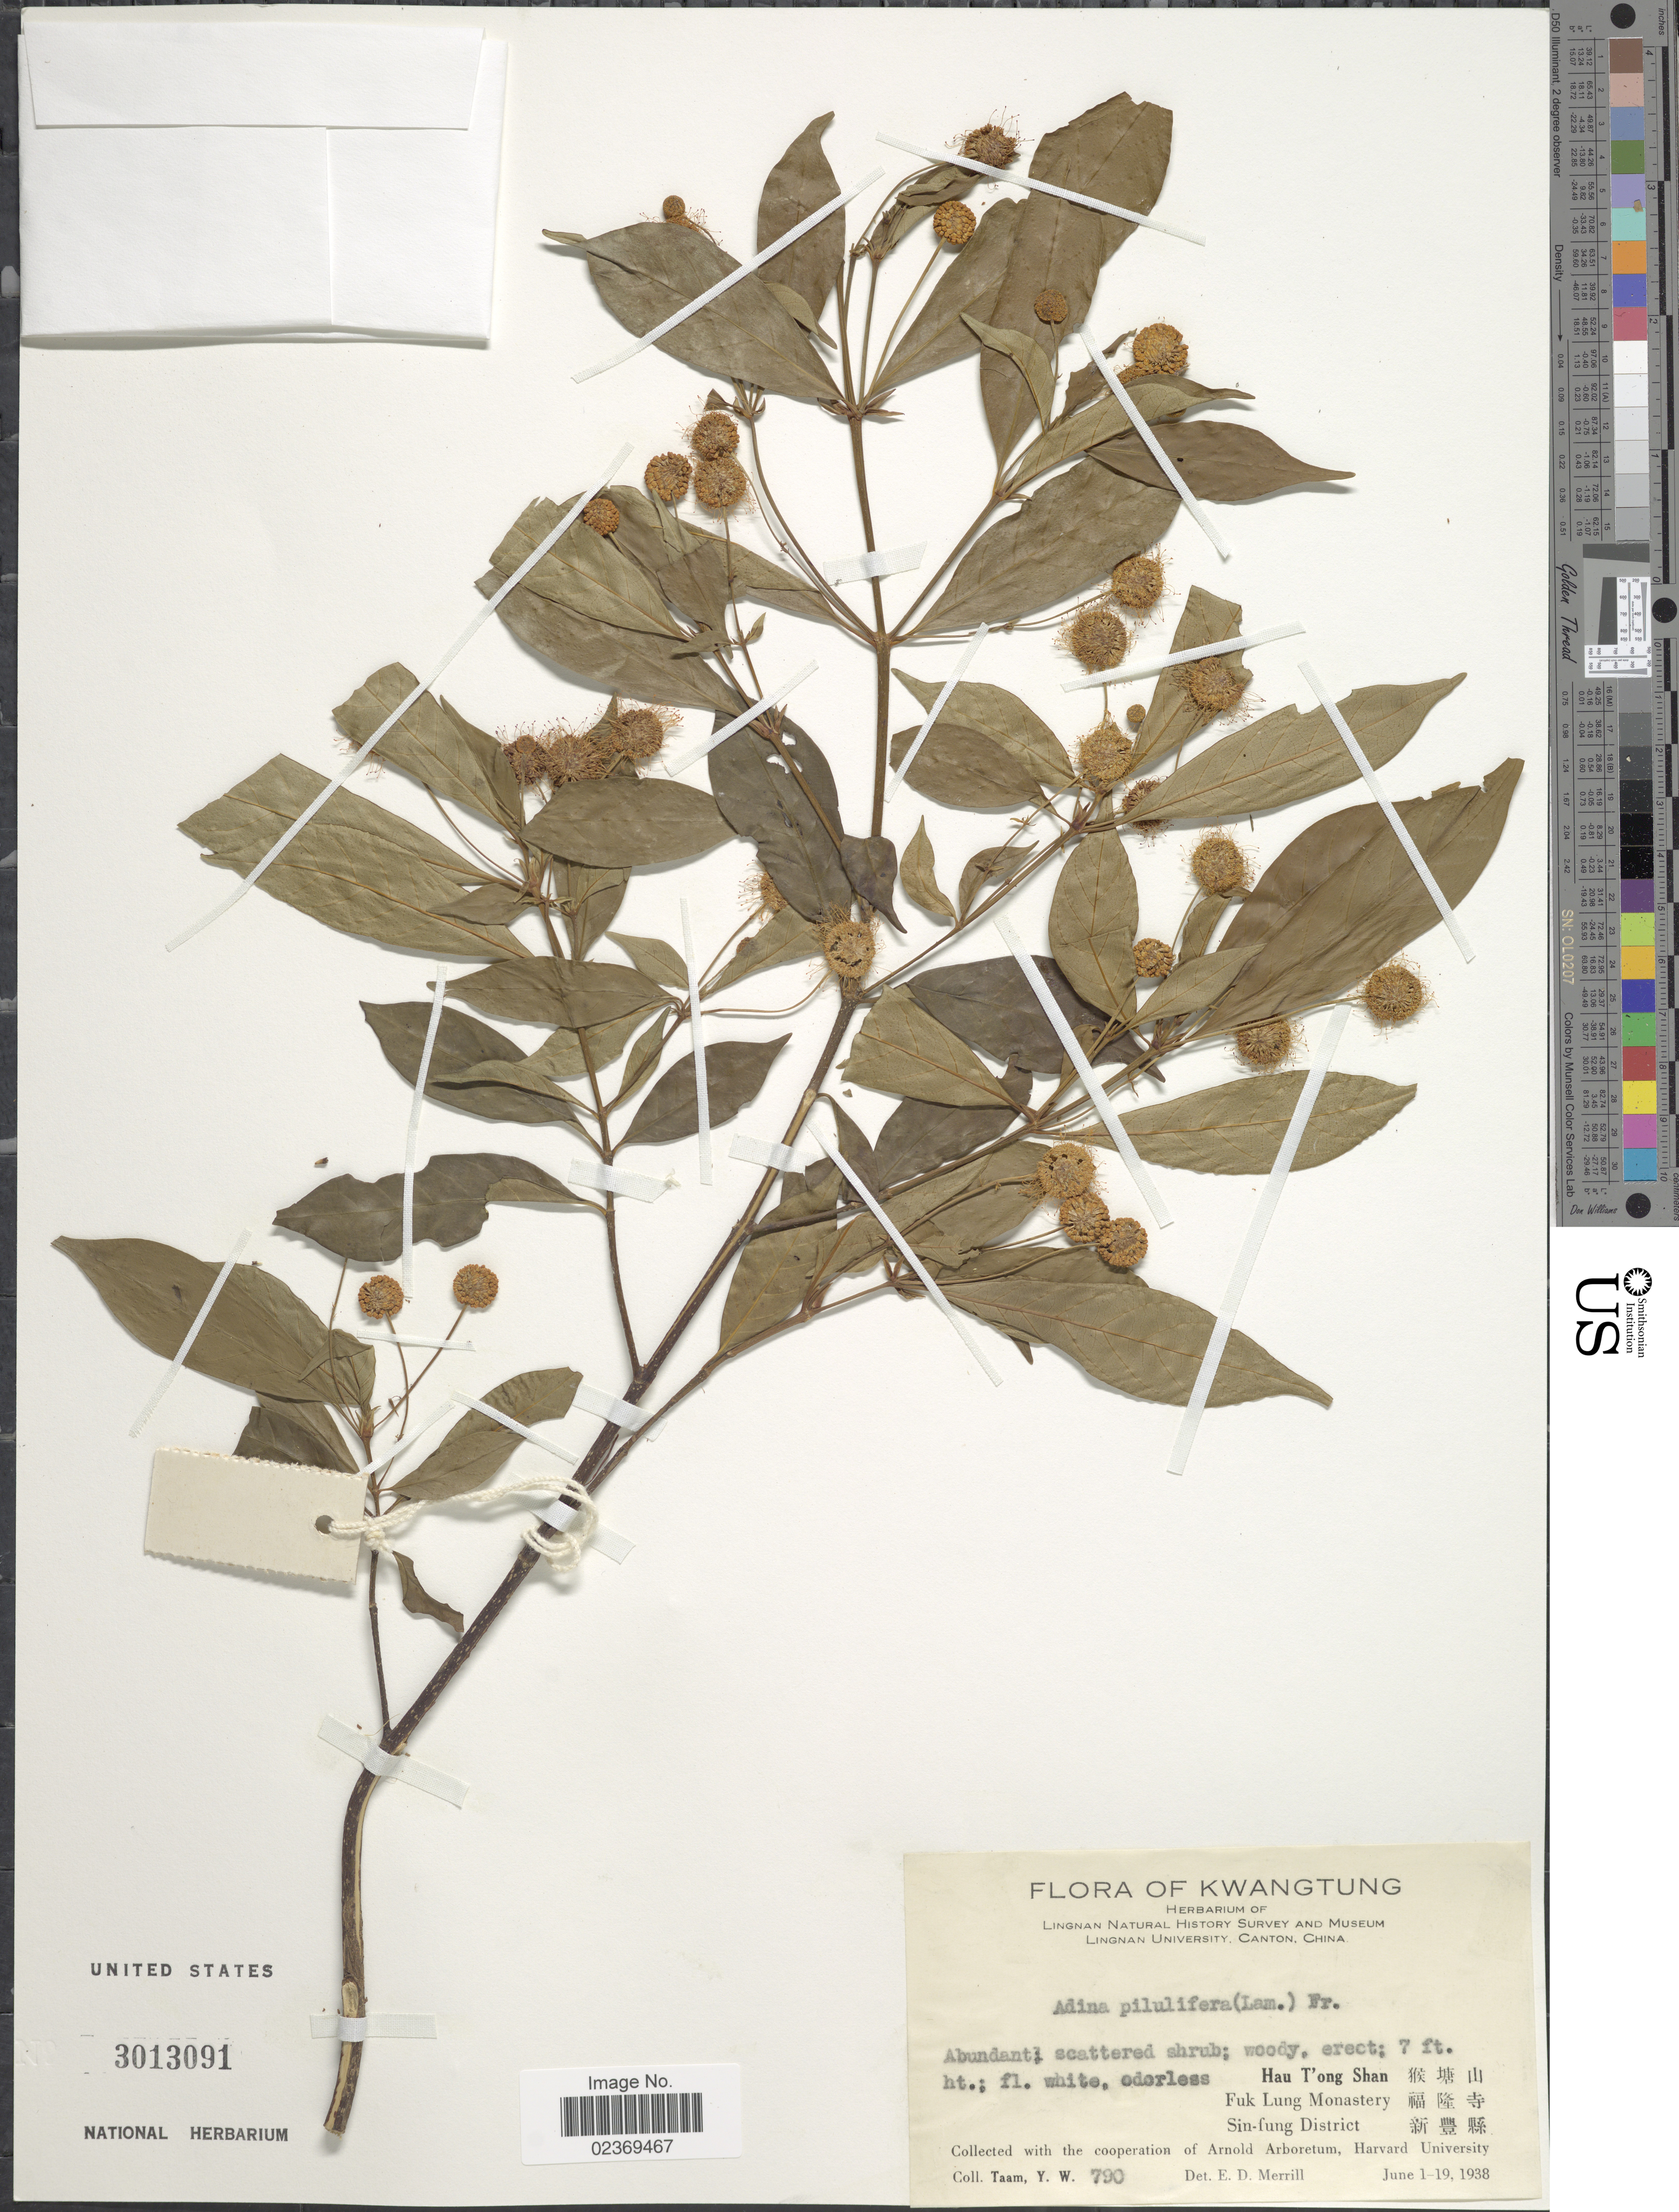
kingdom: Plantae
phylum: Tracheophyta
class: Magnoliopsida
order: Gentianales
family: Rubiaceae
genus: Adina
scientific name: Adina pilulifera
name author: (Lam.) Franch. & Drake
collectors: Y. W. Taam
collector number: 790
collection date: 1938-06-01/1938-06-19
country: China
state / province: Guangdong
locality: Kwangtung, Hau T'ong Shan, Fuk Lung Monastery, Sin-fung District.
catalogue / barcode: US 3013091